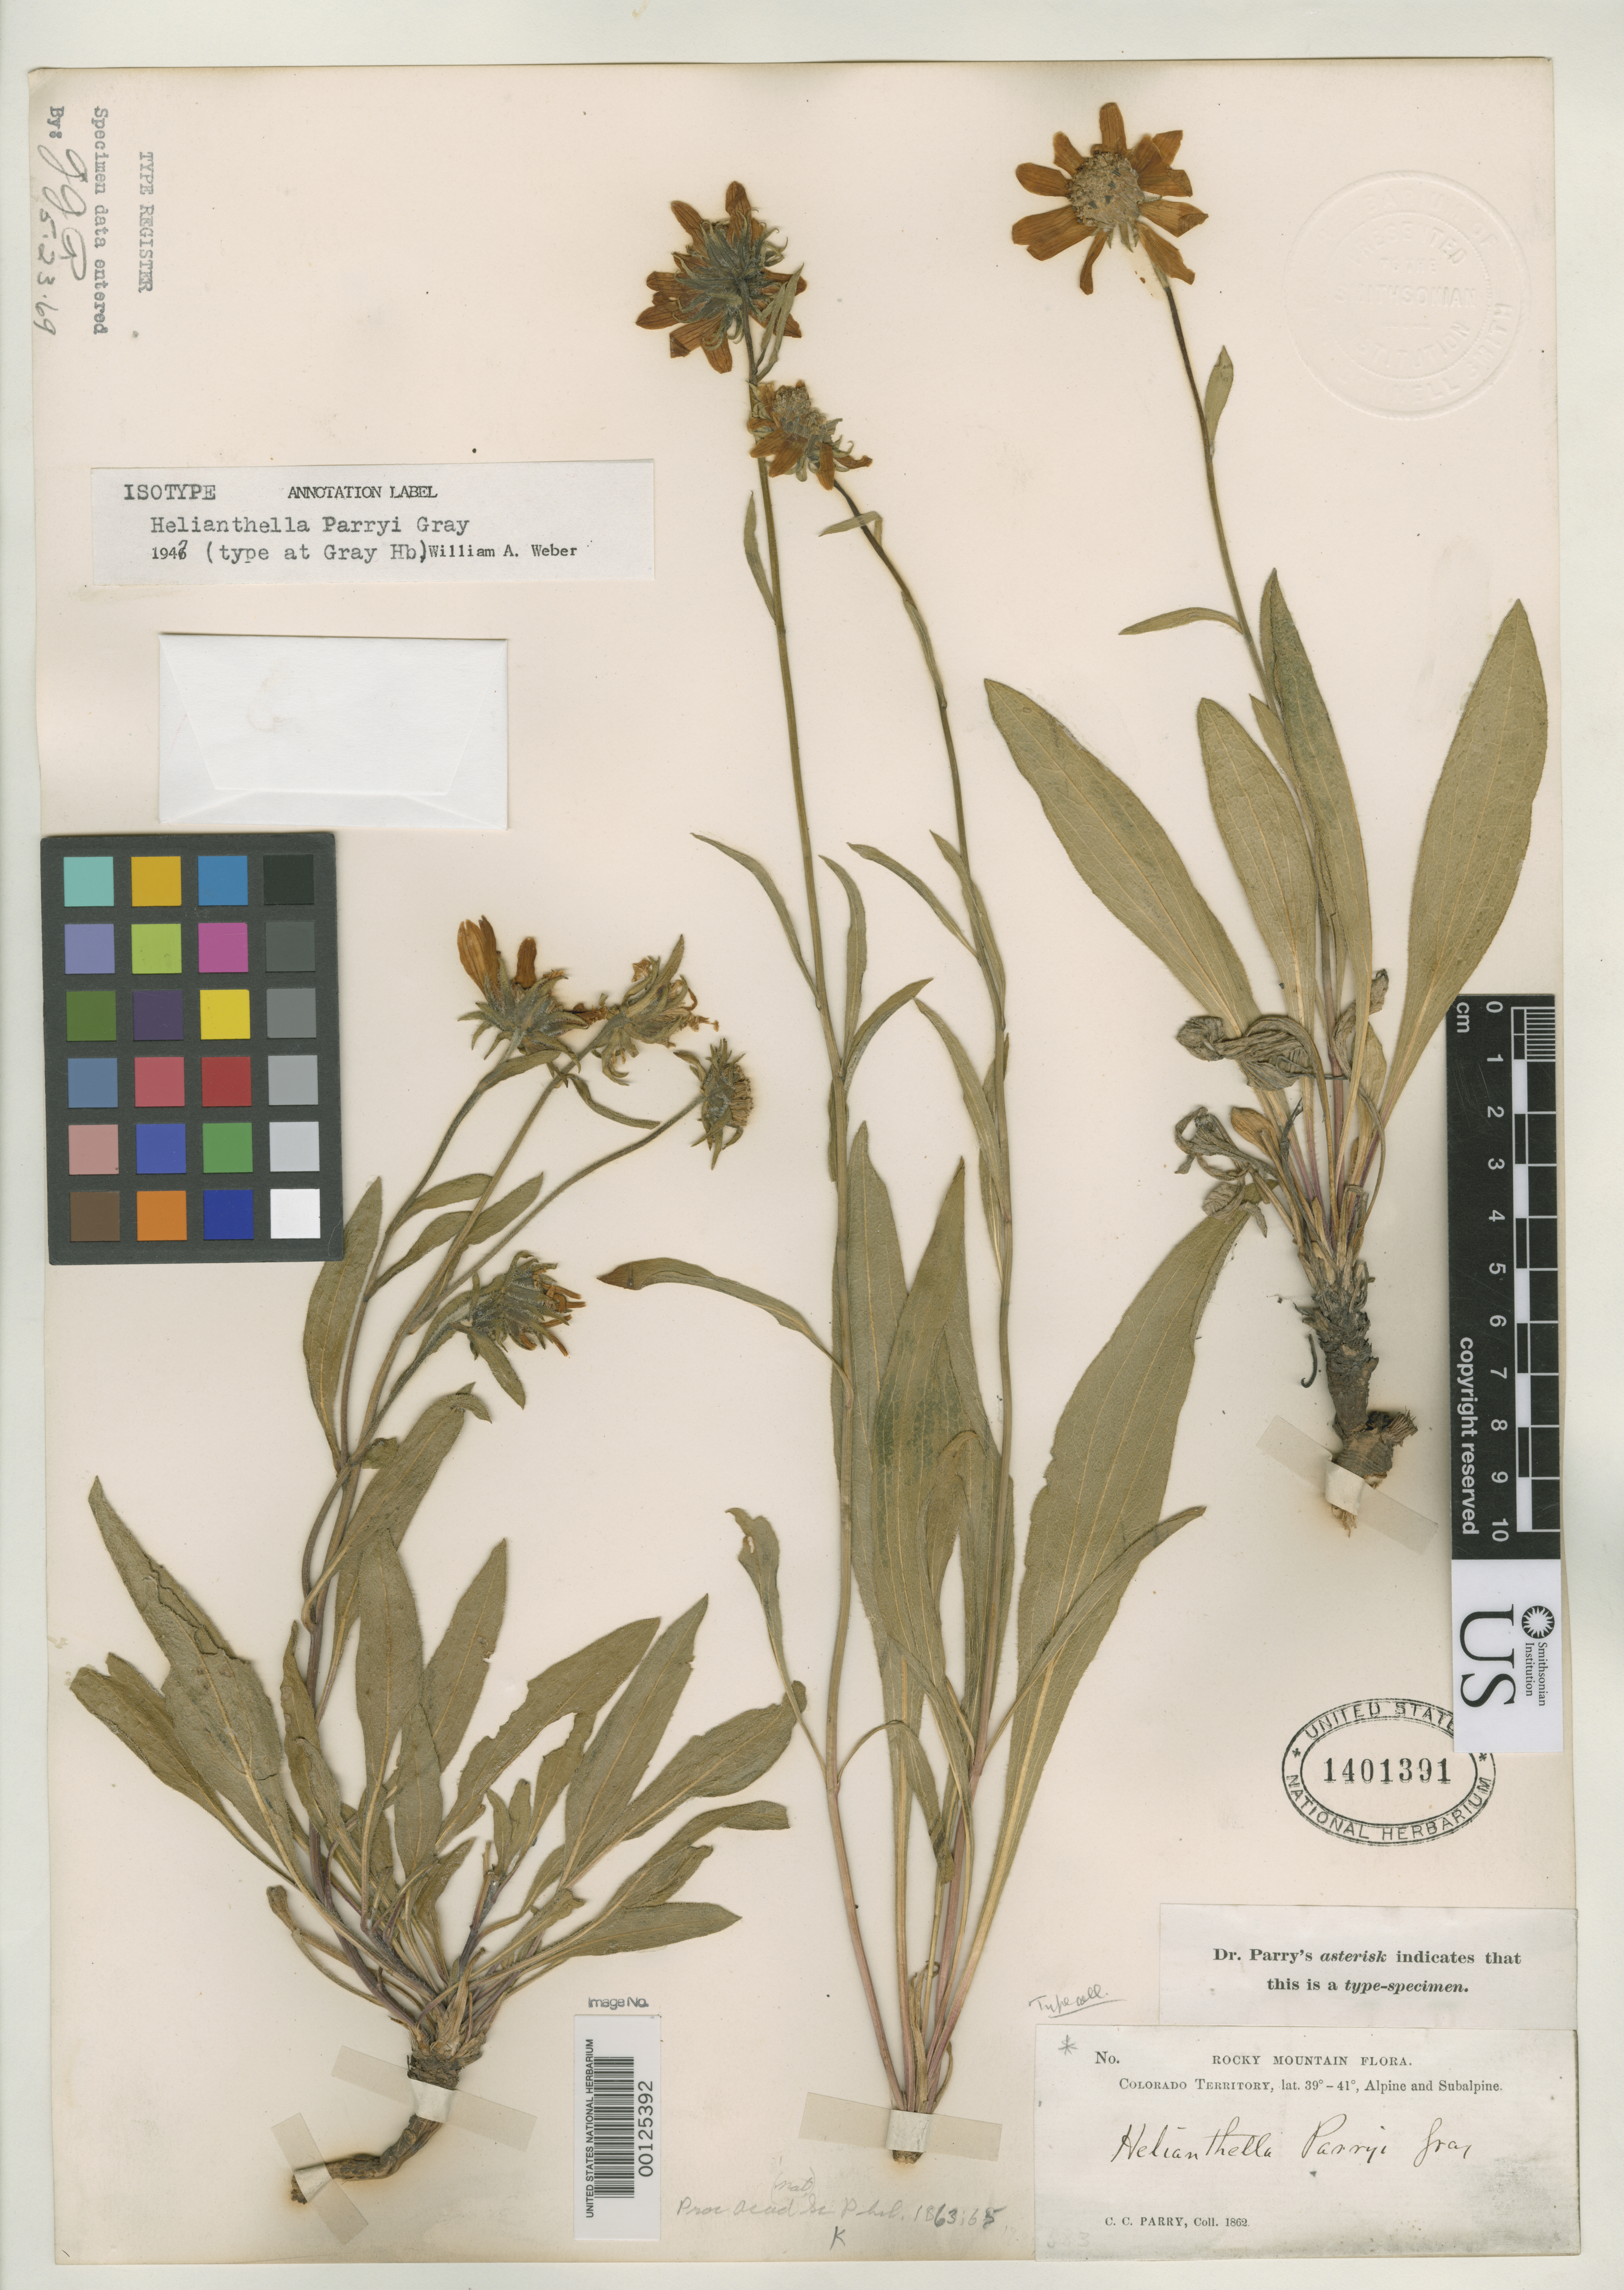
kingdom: Plantae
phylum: Tracheophyta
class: Magnoliopsida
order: Asterales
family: Asteraceae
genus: Helianthella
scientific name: Helianthella parryi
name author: A. Gray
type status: Isotype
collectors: C. C. Parry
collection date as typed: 1862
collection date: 1862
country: United States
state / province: Colorado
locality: Rocky Mts.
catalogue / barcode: US 1401391